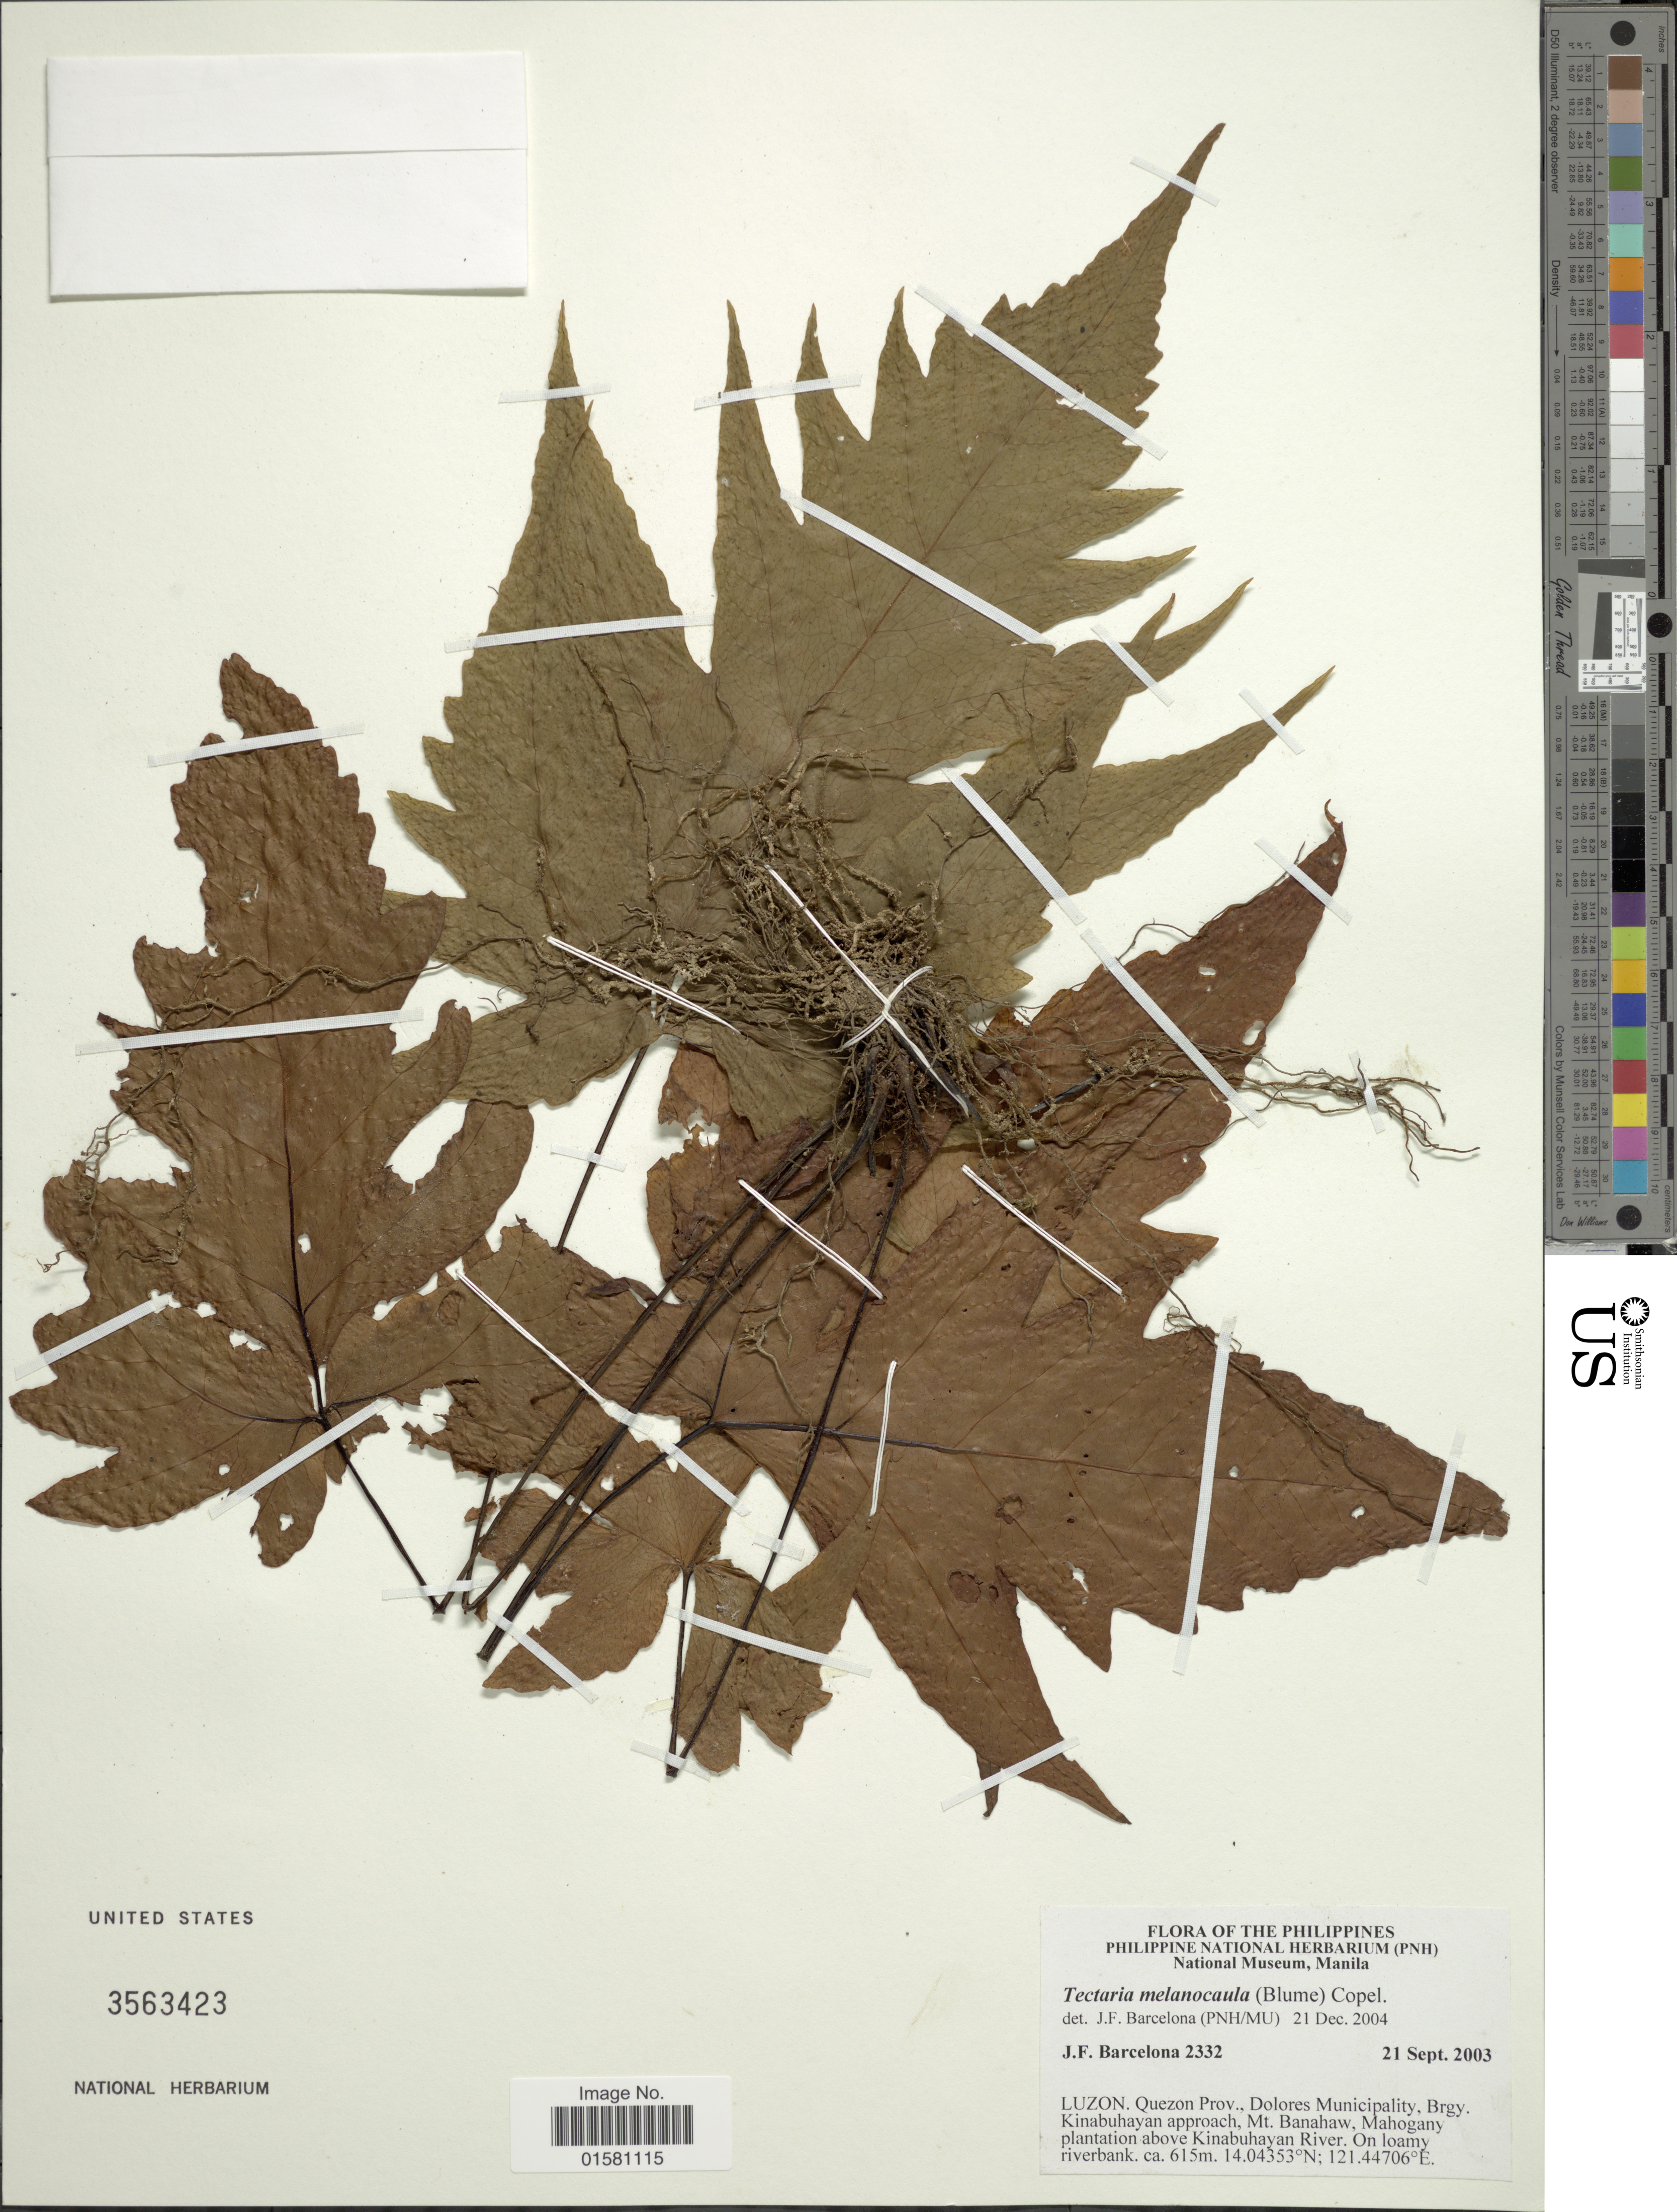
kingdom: Plantae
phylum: Tracheophyta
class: Polypodiopsida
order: Polypodiales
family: Tectariaceae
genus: Tectaria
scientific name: Tectaria melanocaulos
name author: (Bedd.) Copel.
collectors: J. F. Barcelona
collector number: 2332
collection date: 2003-09-21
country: Philippines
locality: Luzon. Quezon Prov., Dolores Muncipality, Brgy. KInabalu approach, Mt. Banahaw, Mahogany plantation above Kinabuhayan river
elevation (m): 615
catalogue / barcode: US 3563423